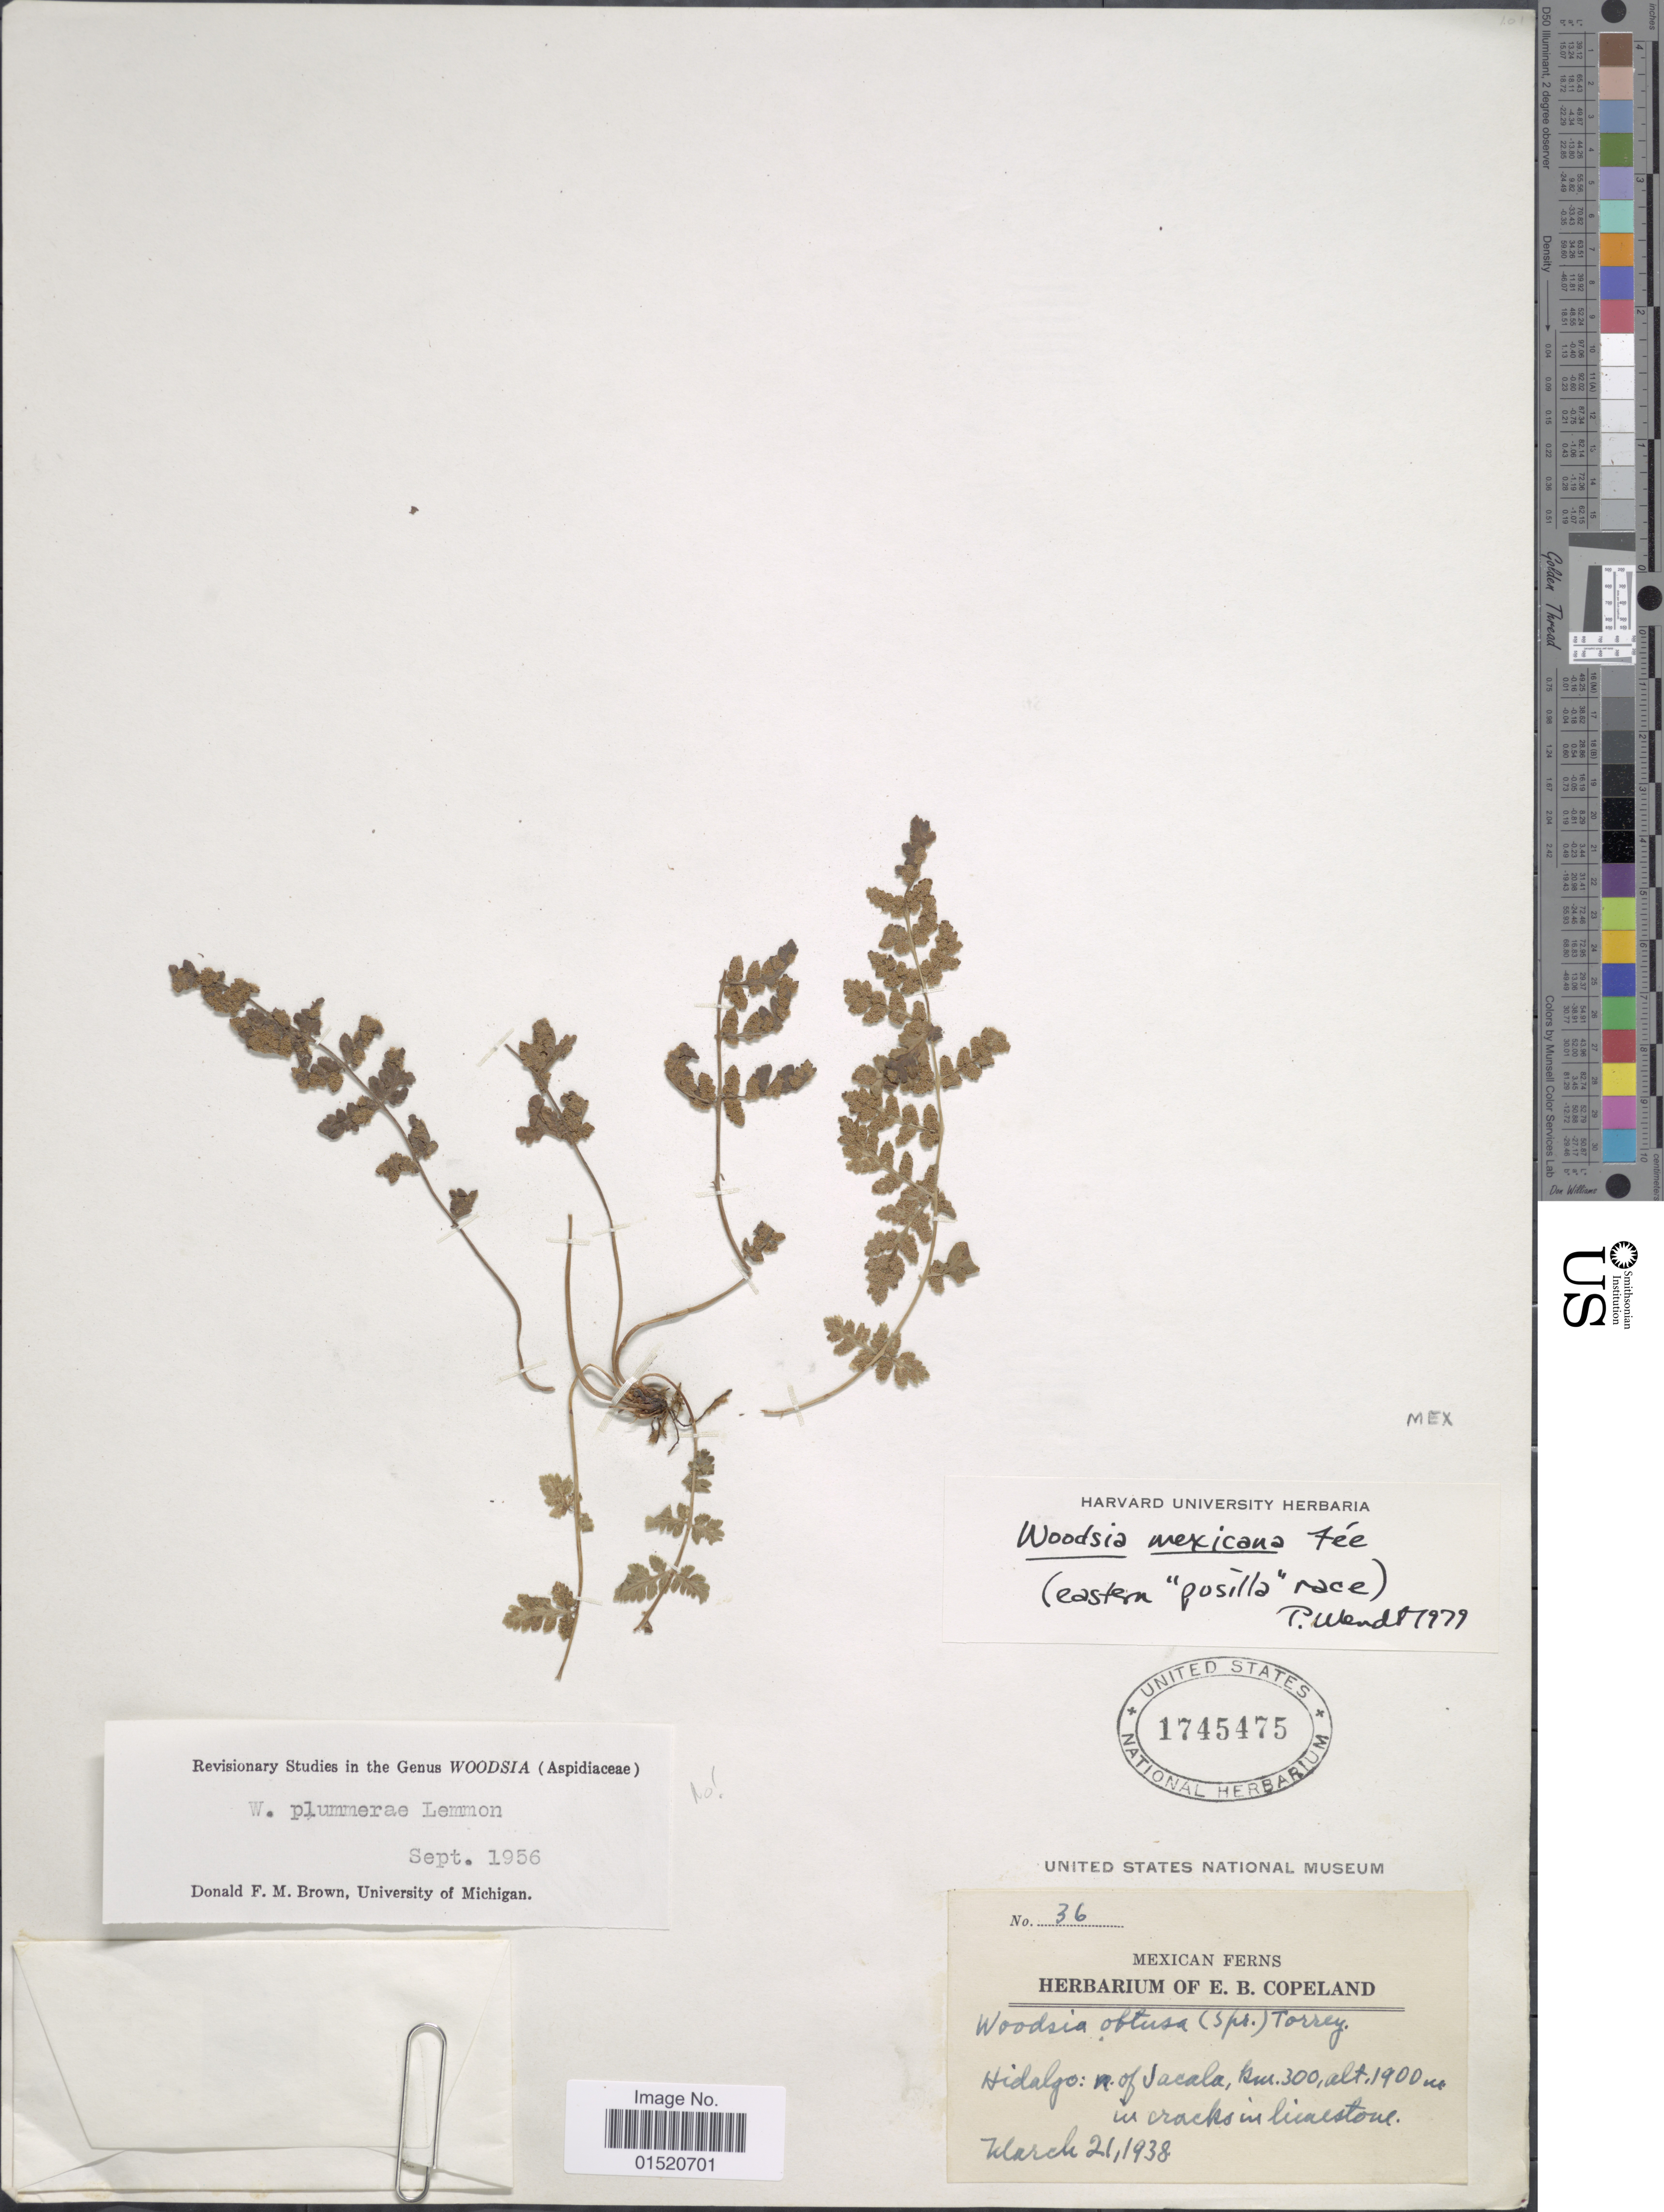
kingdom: Plantae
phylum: Tracheophyta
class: Polypodiopsida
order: Polypodiales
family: Woodsiaceae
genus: Woodsia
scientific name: Woodsia mexicana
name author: Fée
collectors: ex herb. E. B. Copeland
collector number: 36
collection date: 1938-03-21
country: Mexico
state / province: Hidalgo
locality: N of Sacala, km 300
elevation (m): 1900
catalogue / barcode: US 1745475